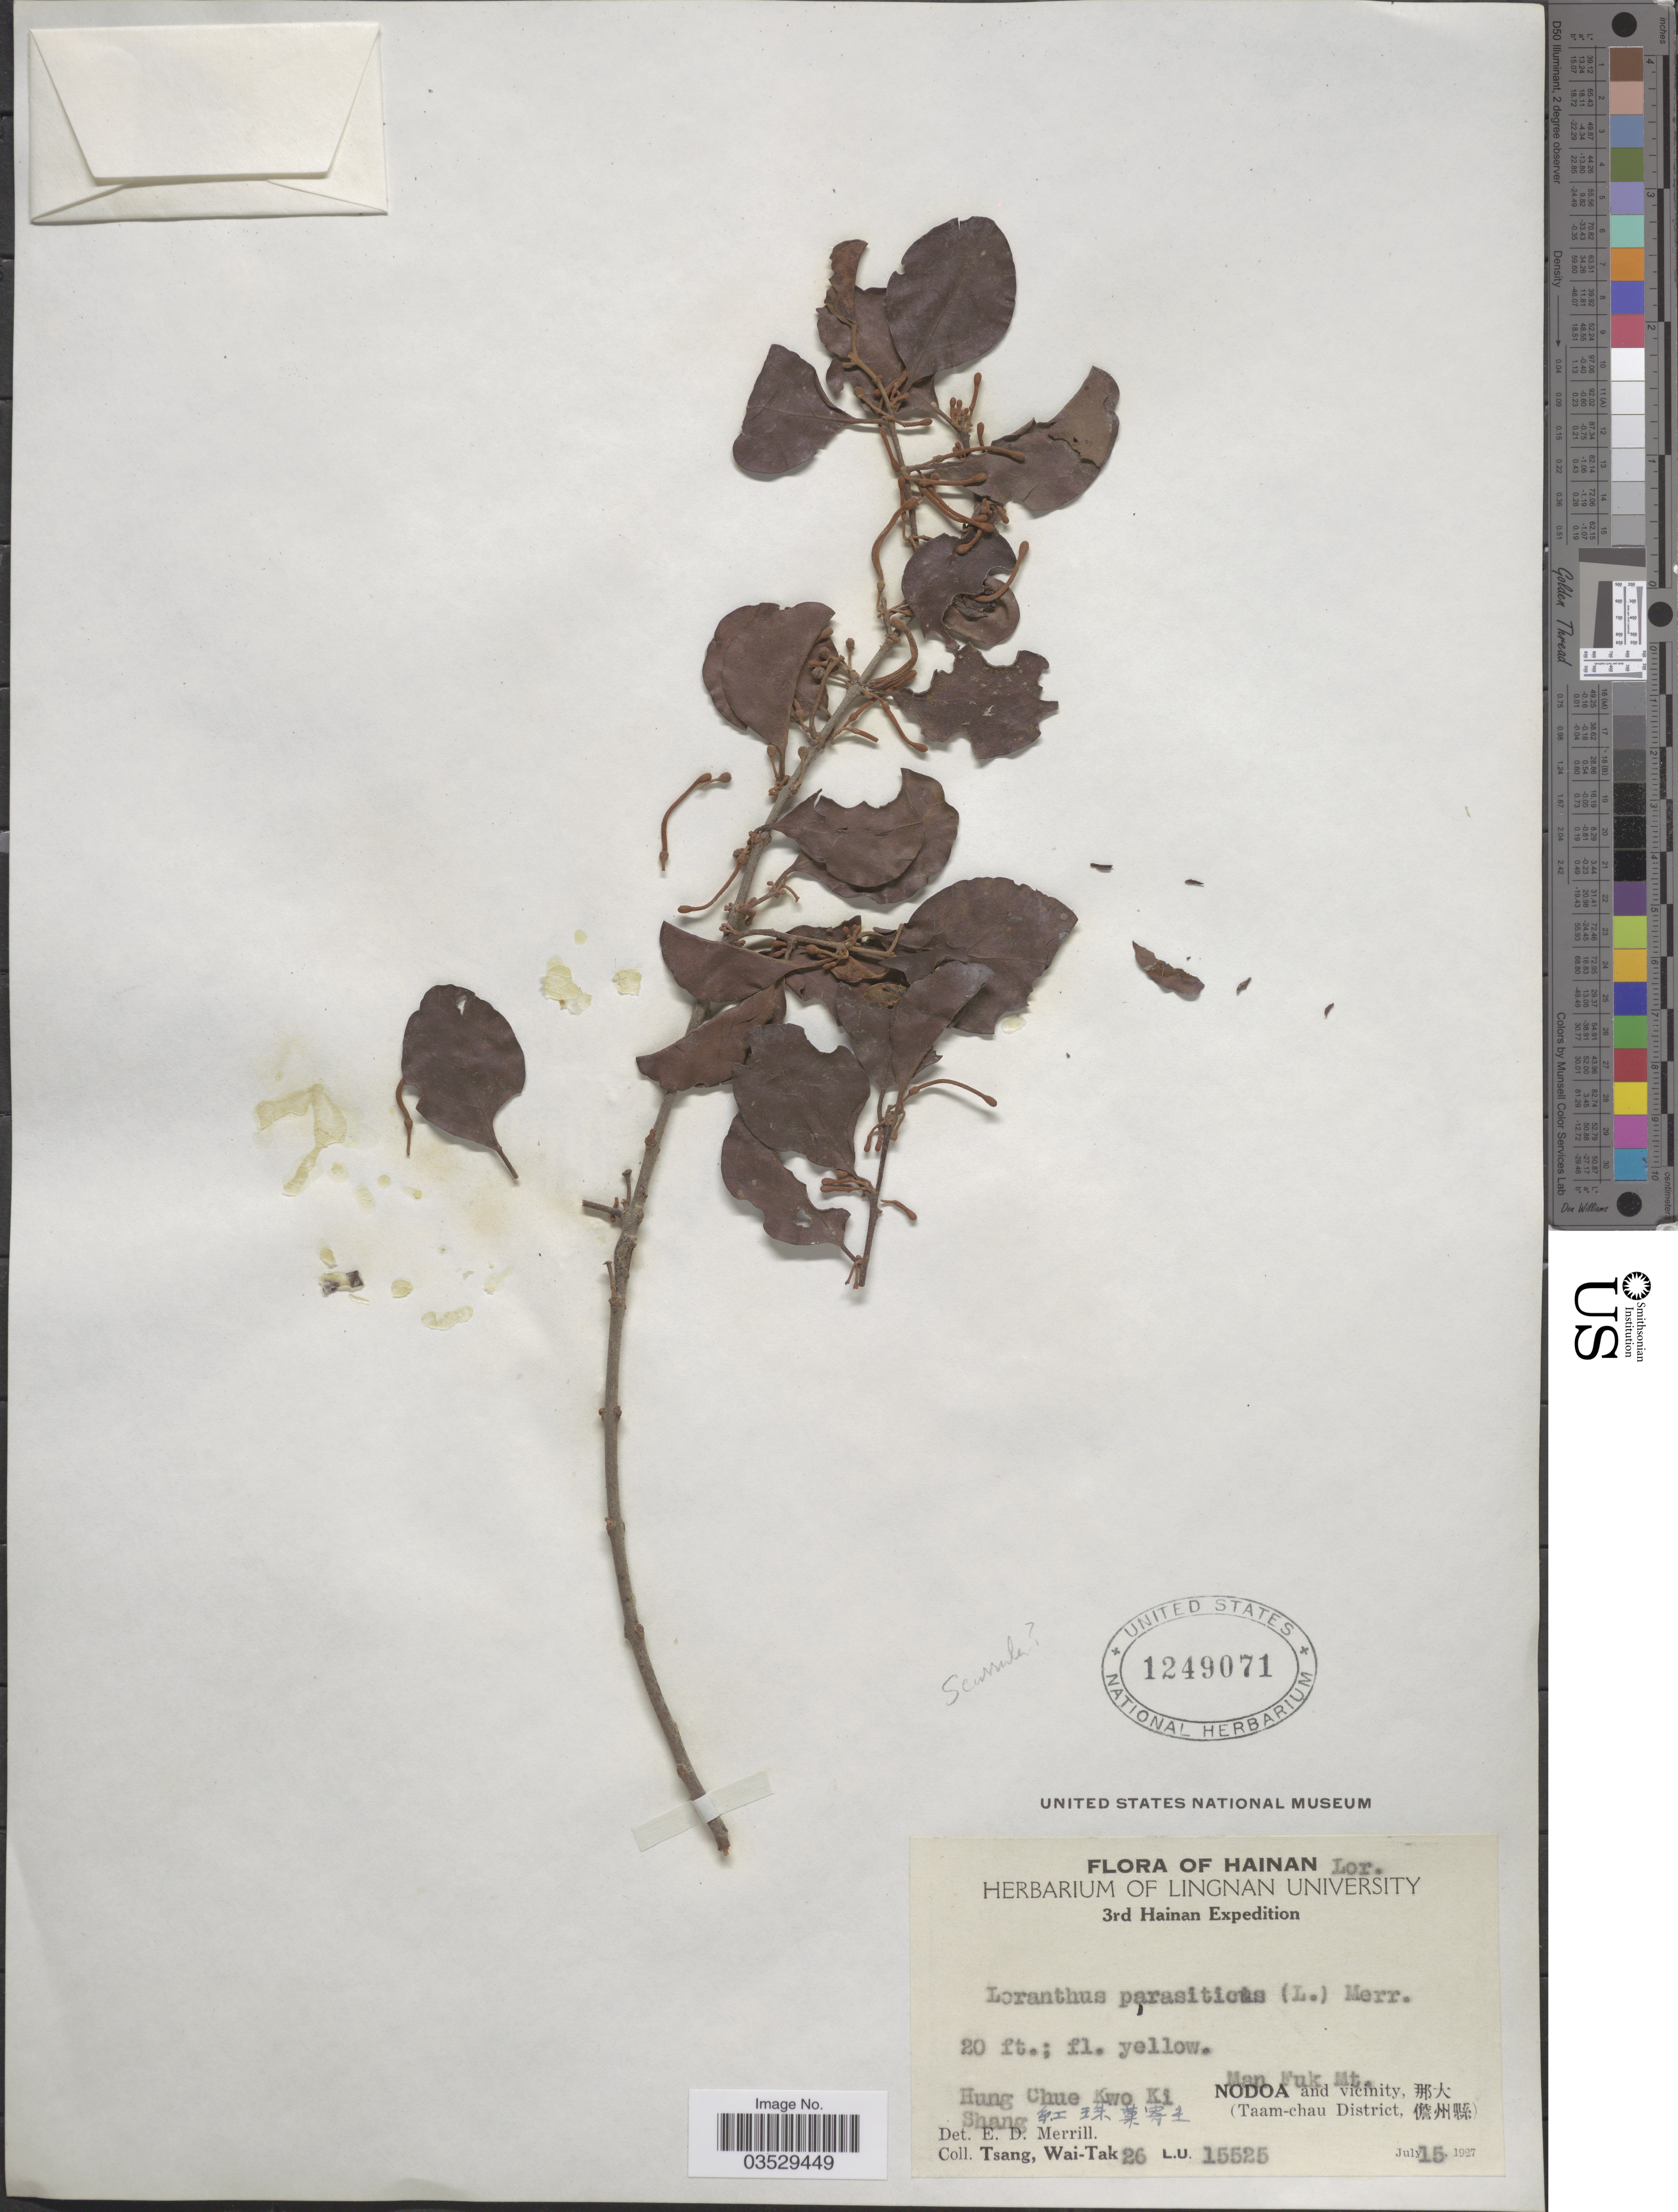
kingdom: Plantae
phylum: Tracheophyta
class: Magnoliopsida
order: Santalales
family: Loranthaceae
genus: Scurrula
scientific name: Scurrula parasitica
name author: L.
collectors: W. T. Tsang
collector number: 26L.U.15525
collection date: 1927-07-15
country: China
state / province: Hainan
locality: Man Fuk Mt. Nodoa and vicinity, (Taam-chau District.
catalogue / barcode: US 1249071